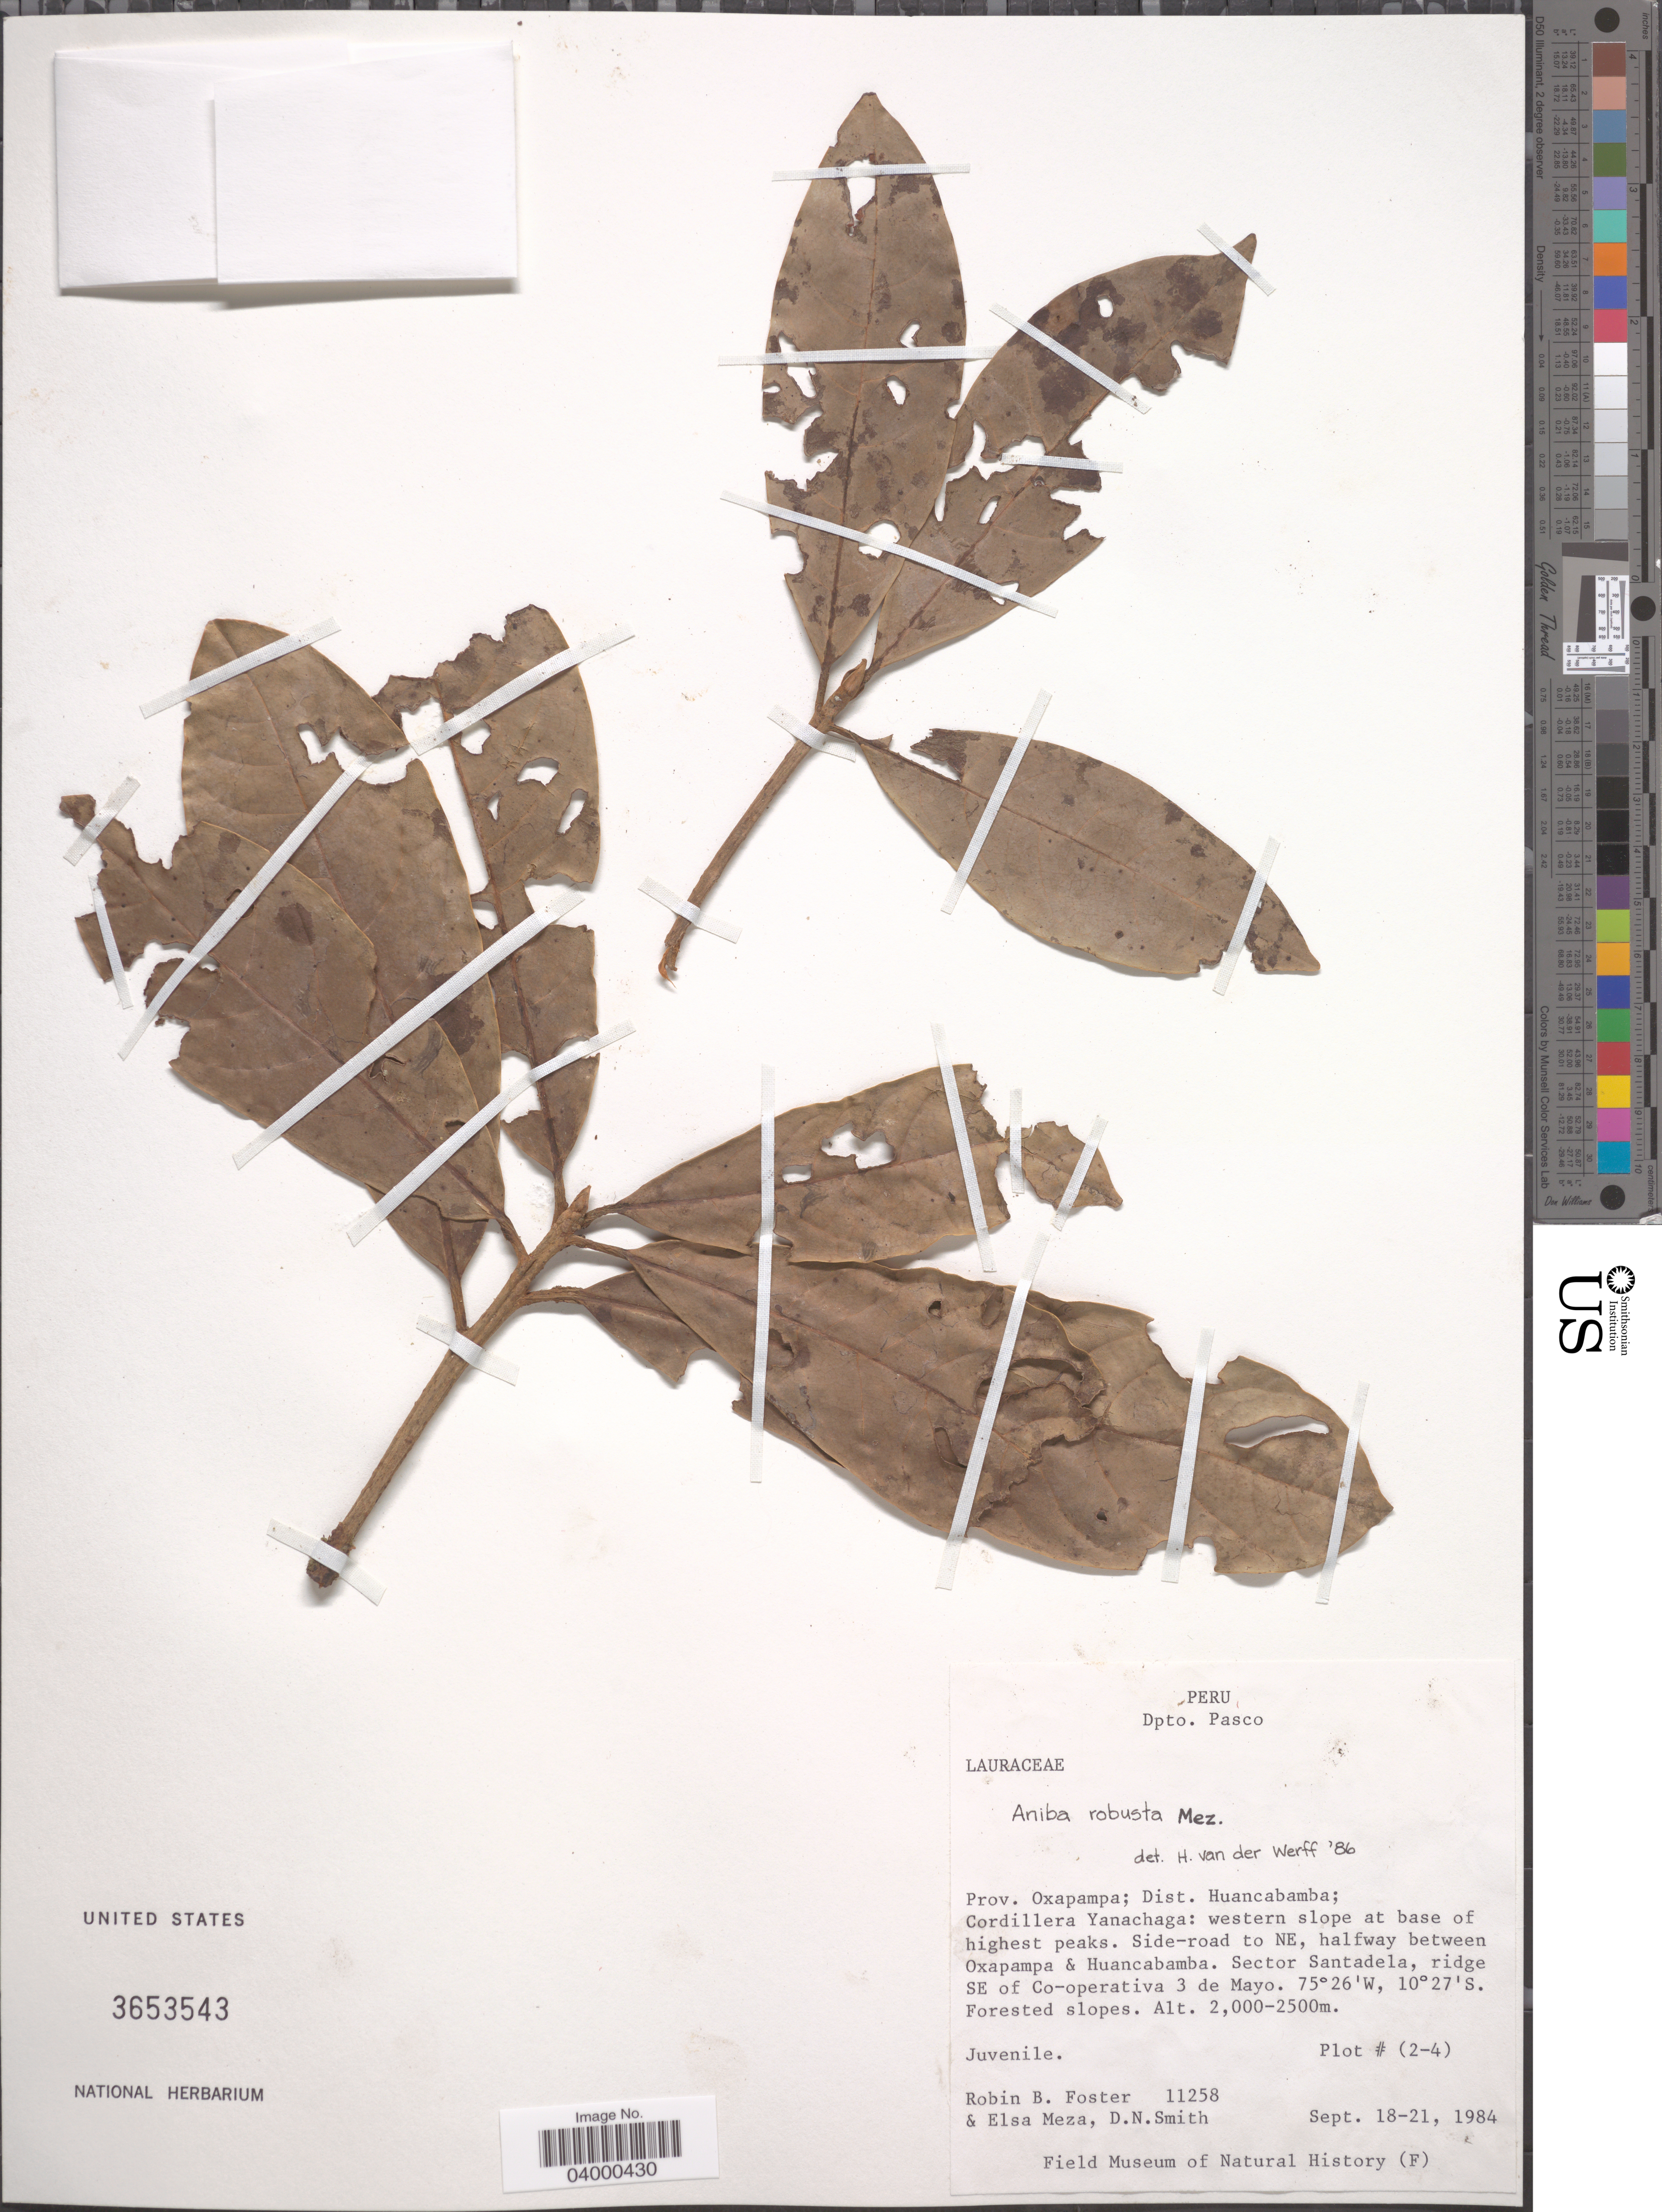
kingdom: Plantae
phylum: Tracheophyta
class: Magnoliopsida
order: Laurales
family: Lauraceae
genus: Aniba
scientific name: Aniba robusta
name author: (Klotzsch & H. Karst.) Mez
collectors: R. B. Foster, E. Meza & D. Smith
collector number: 11258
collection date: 1984-09-18/1984-09-21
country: Peru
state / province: Pasco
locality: Dpto. Pasco. Prov. Oxapampa; Dist. Huancabamba; Cordillera Yanachaga; western slope at base of highest peaks. Side-road to NE, halfway between Oxapampa & Huancabamba. Sector Santadela, ridge SE of Co-operative 3 de Mayo [unsure placement].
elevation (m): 2000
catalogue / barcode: US 3653543